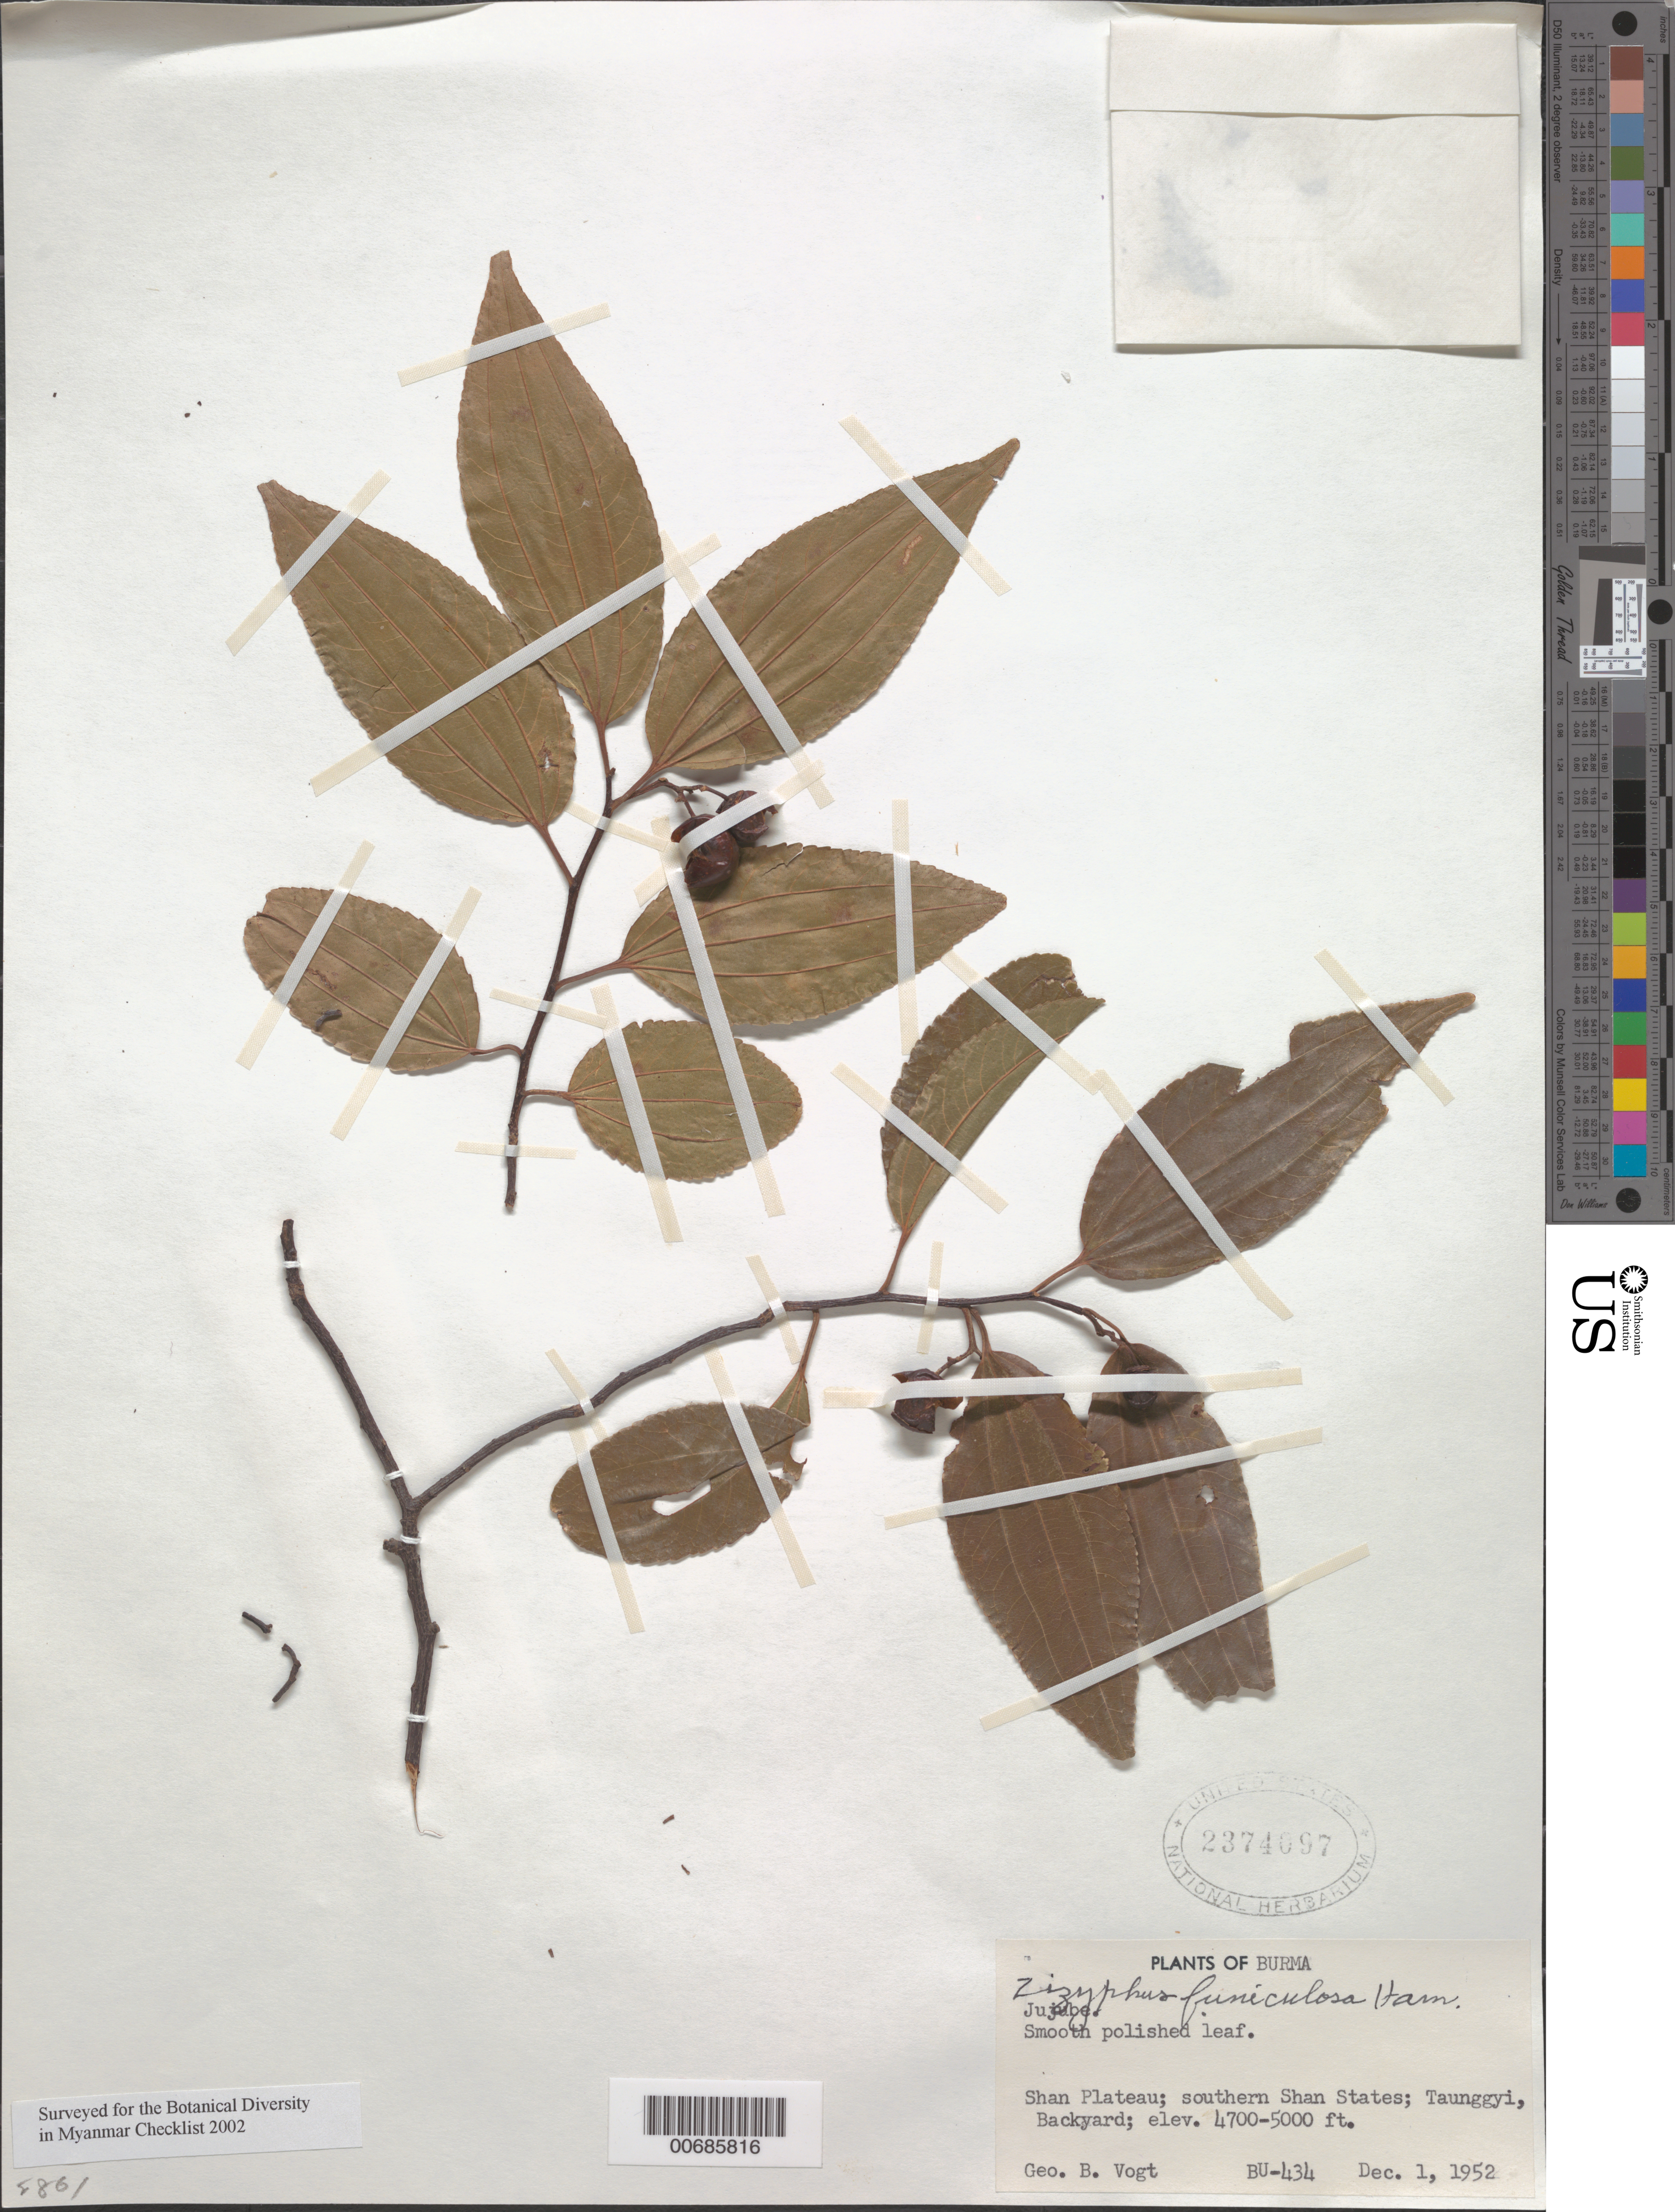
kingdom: Plantae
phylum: Tracheophyta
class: Magnoliopsida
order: Rosales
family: Rhamnaceae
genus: Ziziphus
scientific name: Ziziphus funiculosa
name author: Ham.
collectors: G. Vogt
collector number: BU-434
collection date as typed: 01 Dec 1952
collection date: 1952-12-01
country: Myanmar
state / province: Shan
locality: Southern Shan States, Taunggyi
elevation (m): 1433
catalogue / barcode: US 2374097